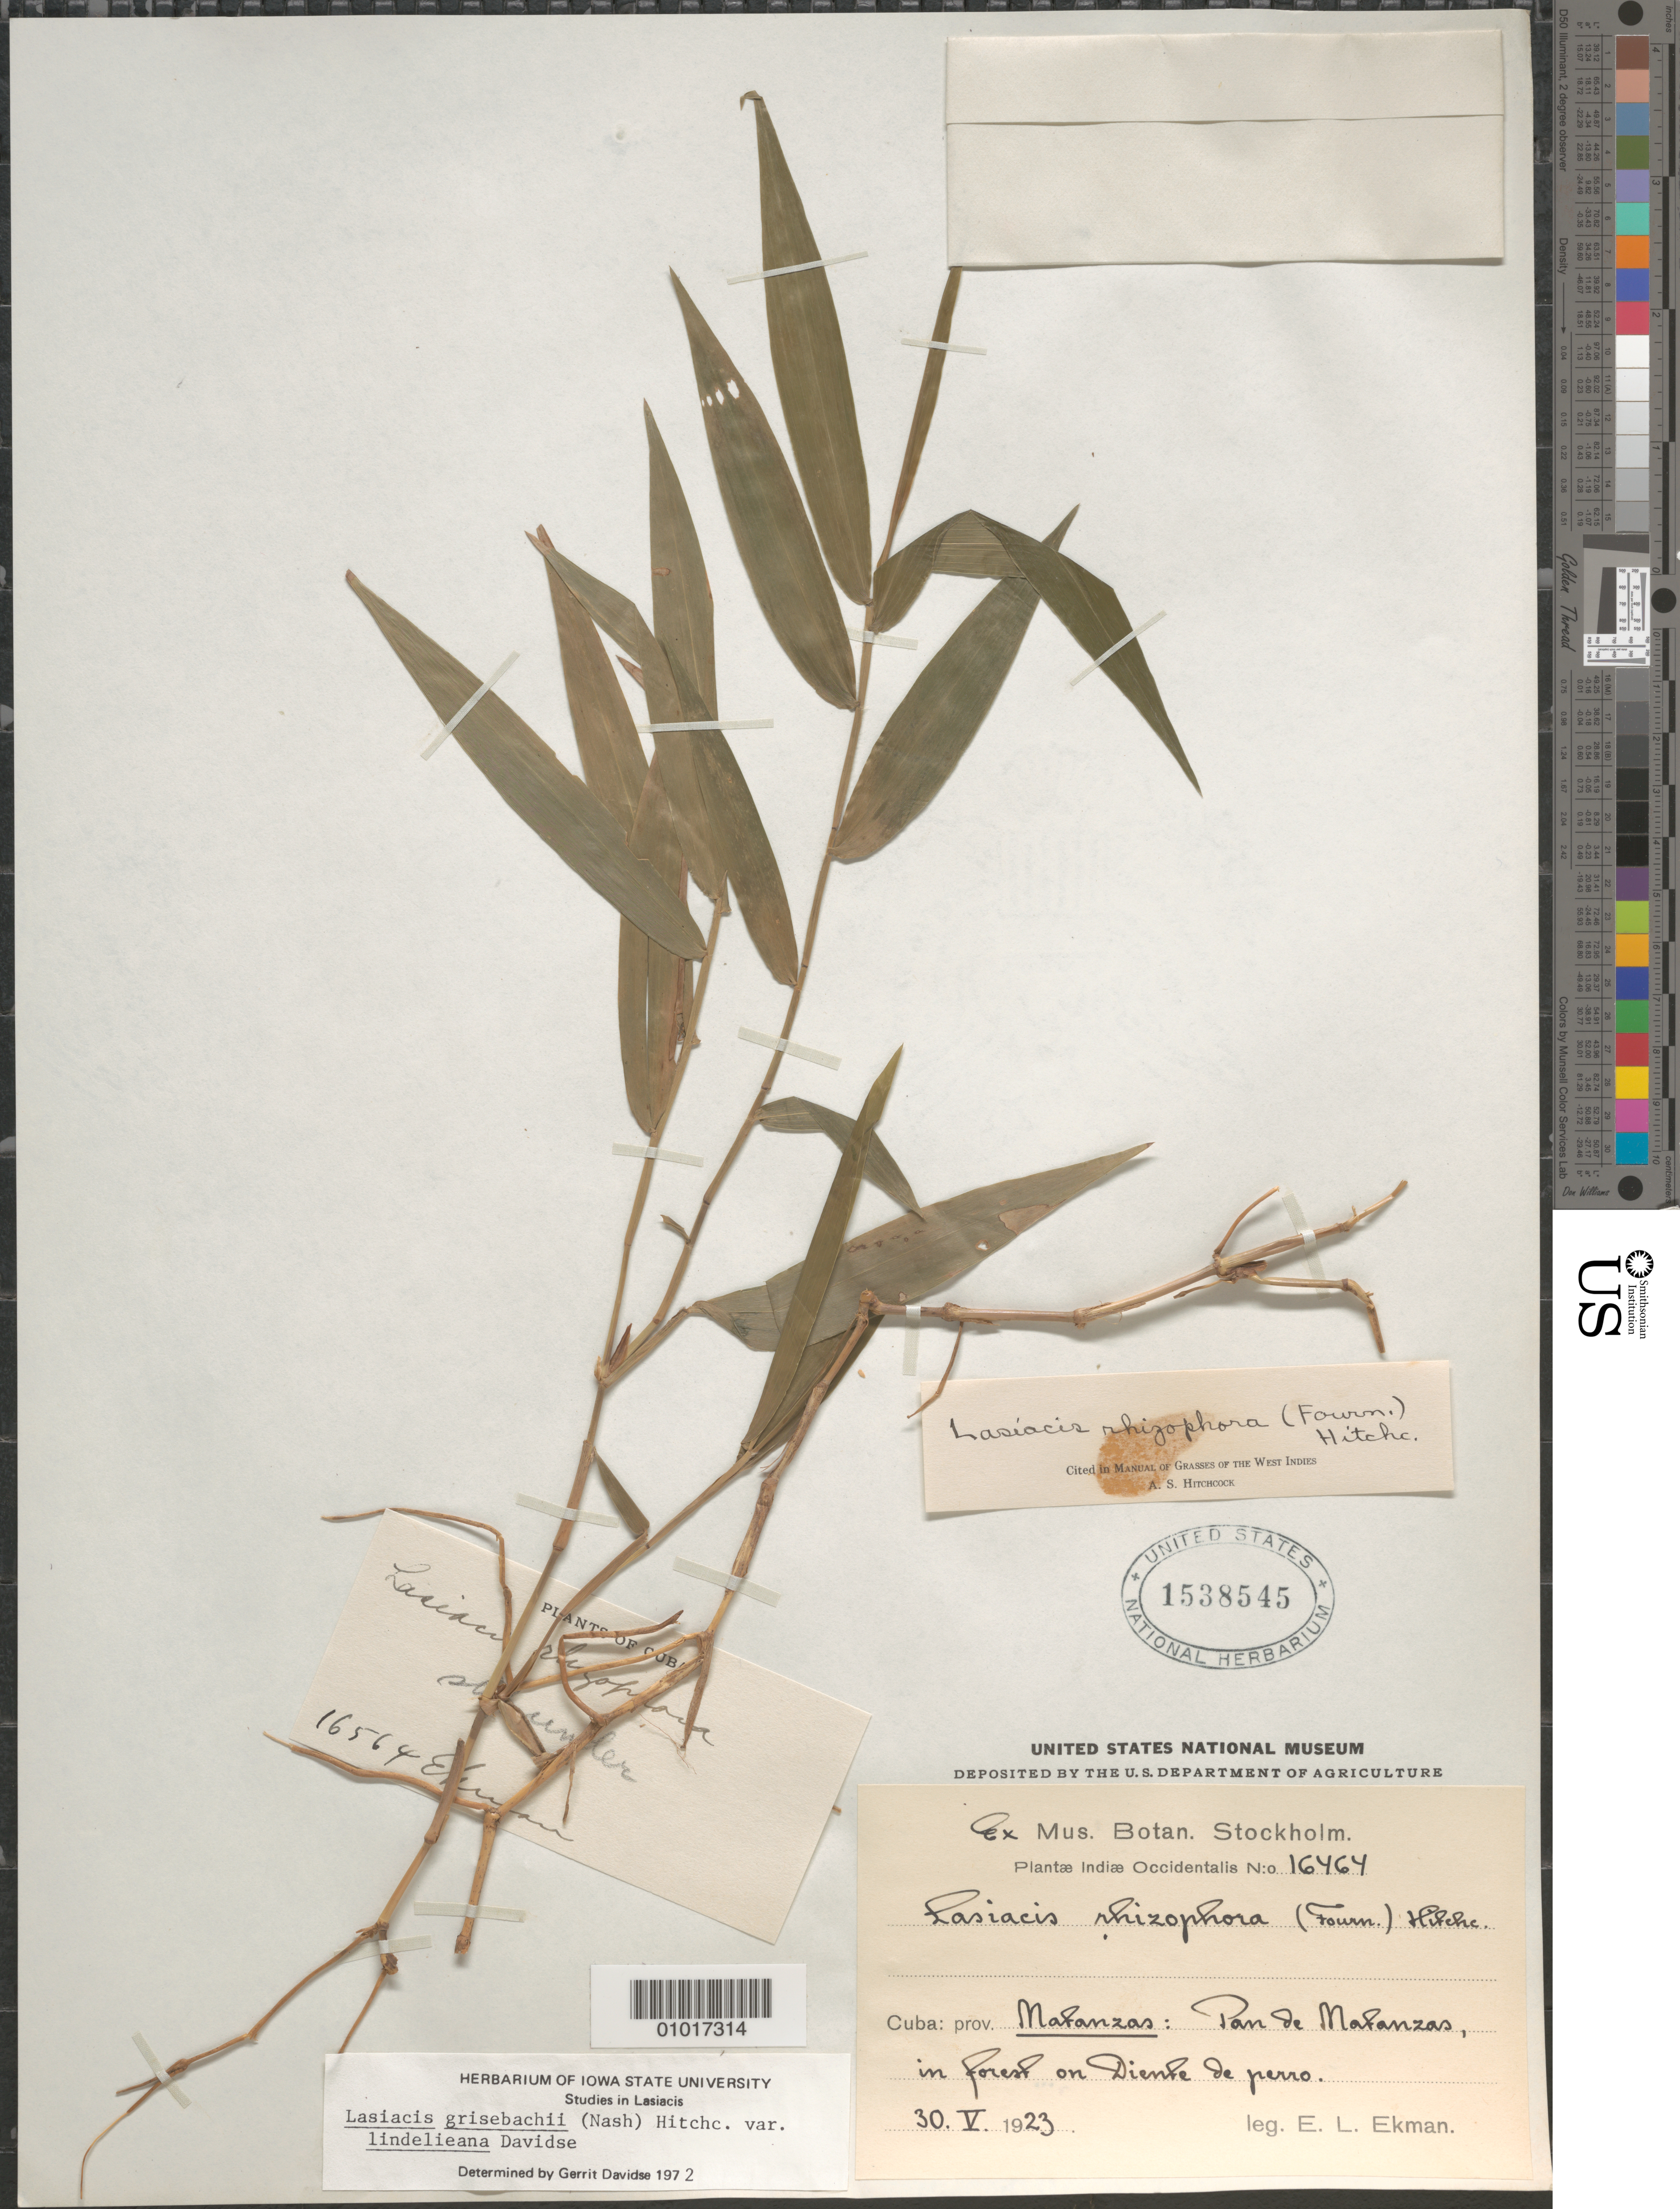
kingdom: Plantae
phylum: Tracheophyta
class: Liliopsida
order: Poales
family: Poaceae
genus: Lasiacis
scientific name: Lasiacis grisebachii var. grisebachii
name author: (Nash) Hitchc.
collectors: E. L. Ekman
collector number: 16464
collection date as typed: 30 May 1923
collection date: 1923-05-30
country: Cuba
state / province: Matanzas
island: Cuba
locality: Pan de Matanzas, in forest on Diente de perro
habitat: in forest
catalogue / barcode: US 1538545